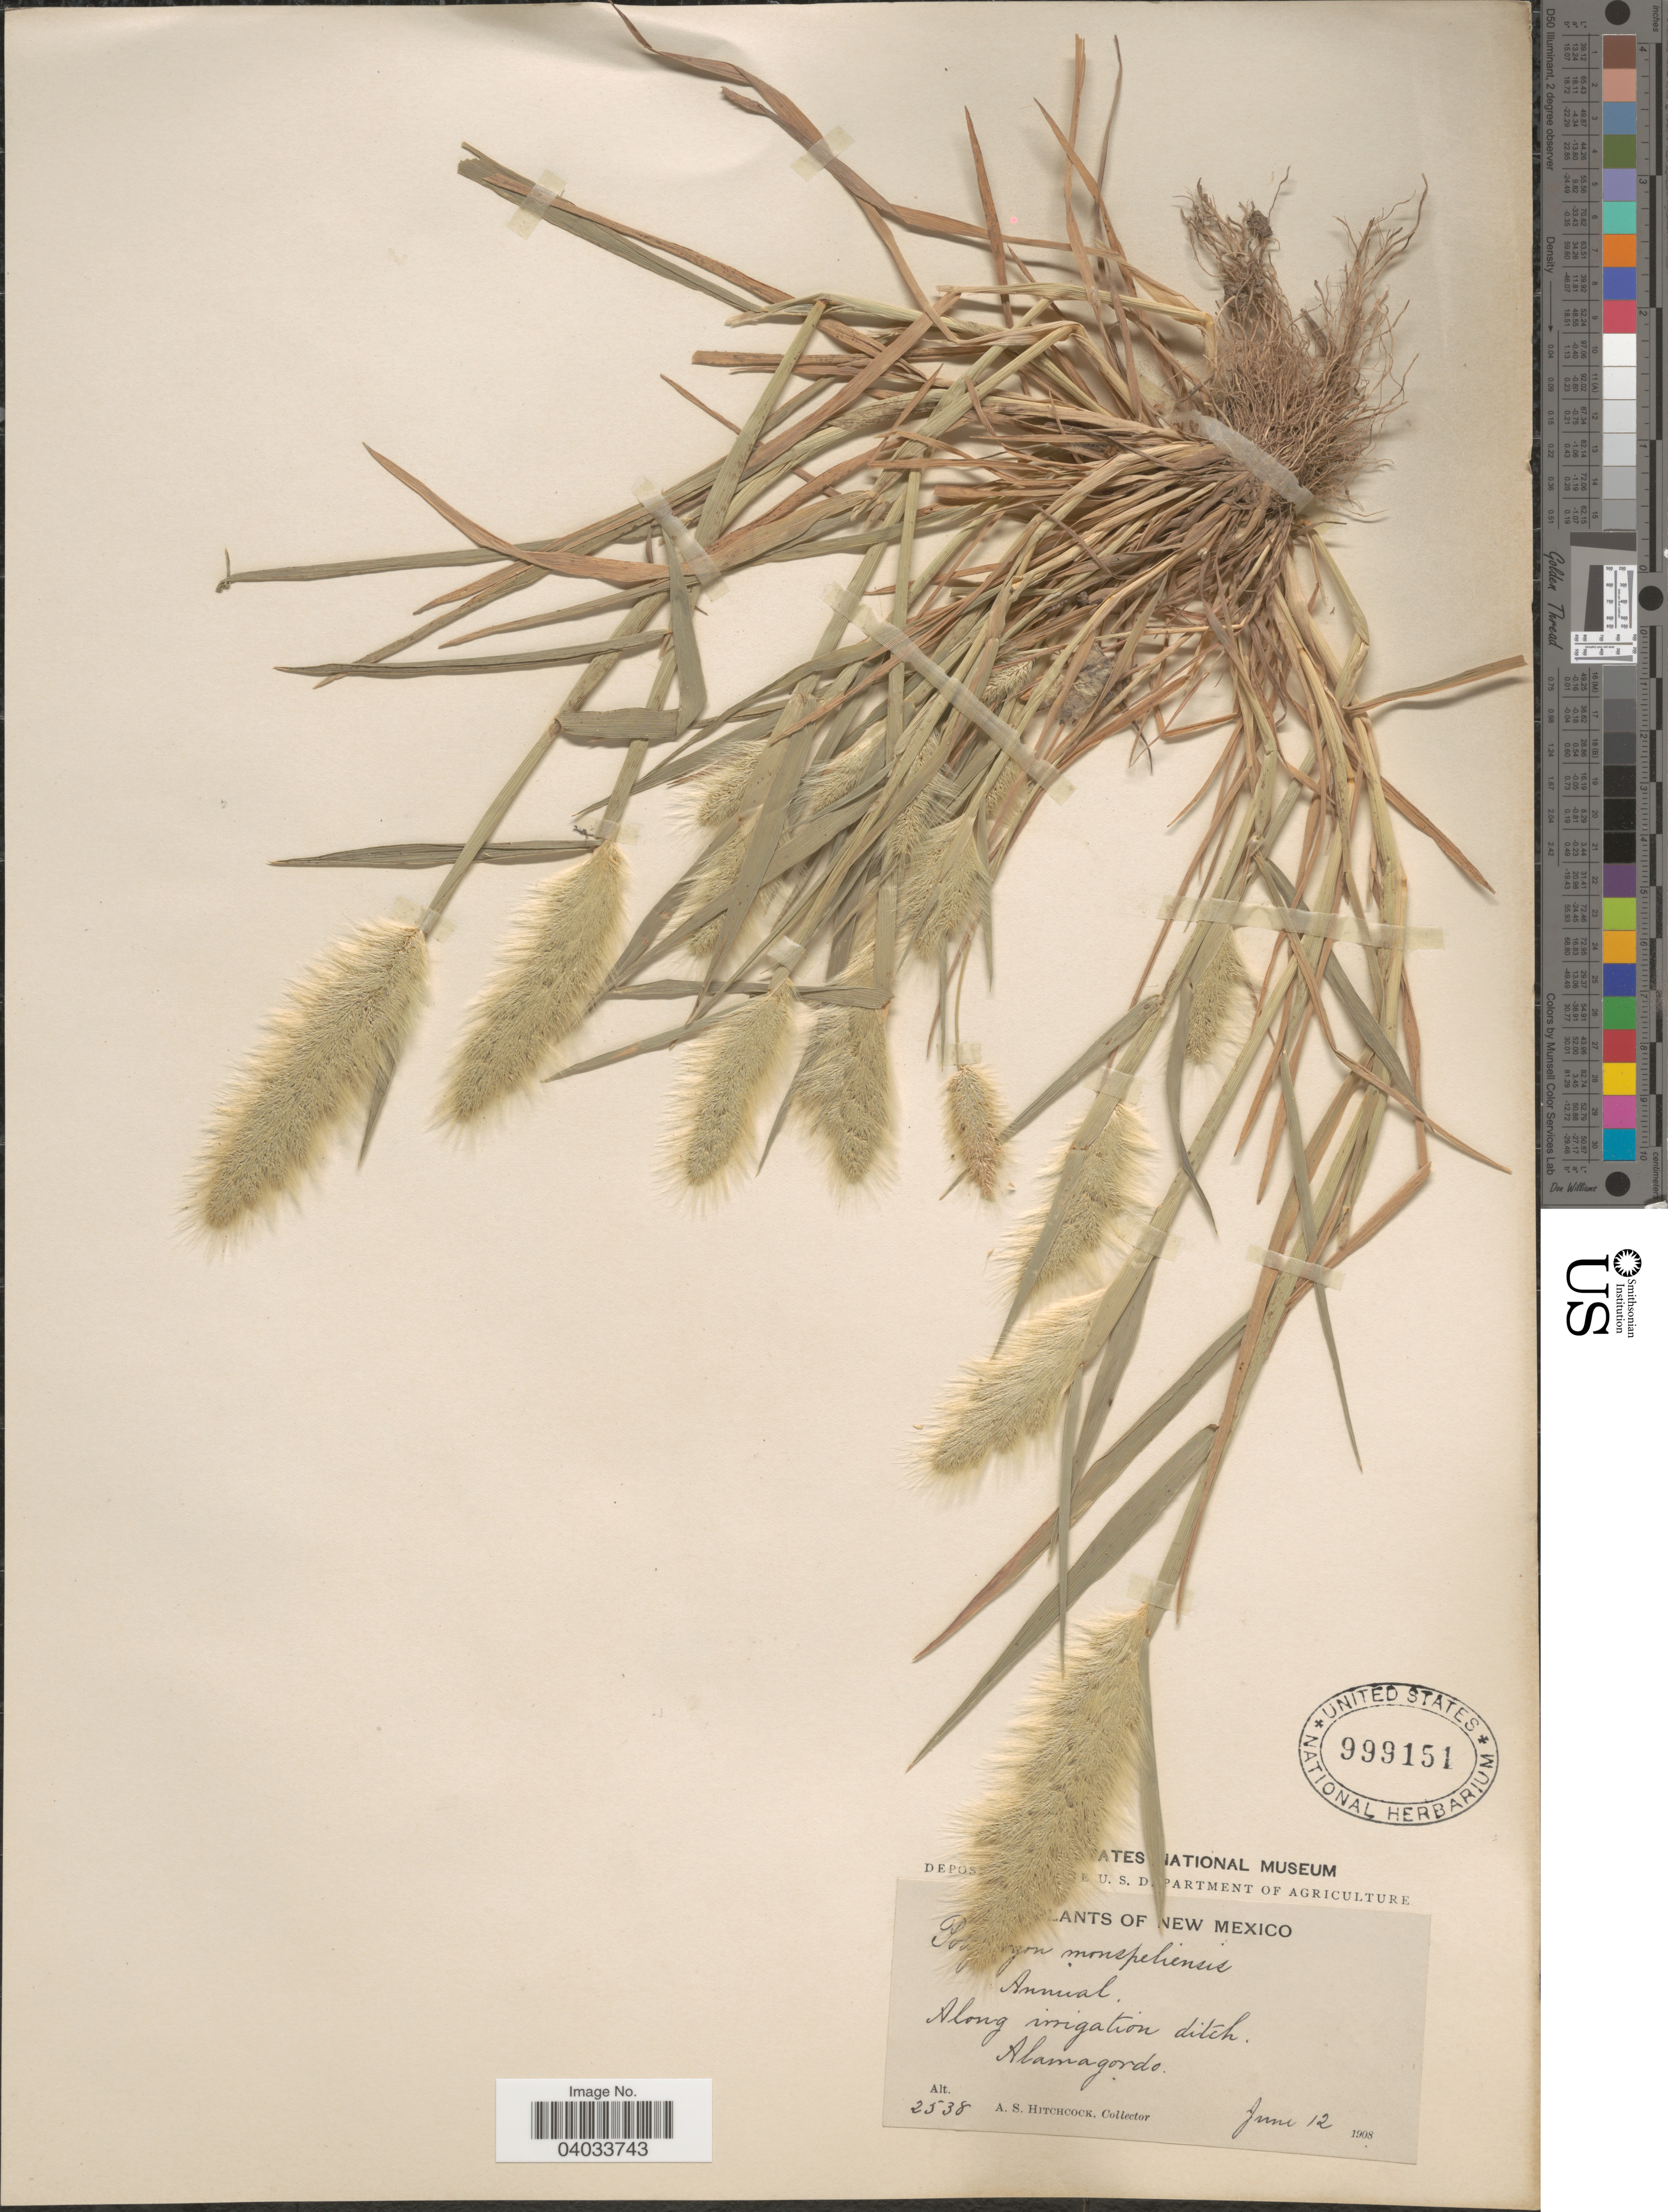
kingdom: Plantae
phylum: Tracheophyta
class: Liliopsida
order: Poales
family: Poaceae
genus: Polypogon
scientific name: Polypogon monspeliensis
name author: (L.) Desf.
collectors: A. S. Hitchcock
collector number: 2538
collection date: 1908-06-12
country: United States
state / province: New Mexico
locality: Along irrigation ditch, Alamagordo.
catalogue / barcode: US 999151